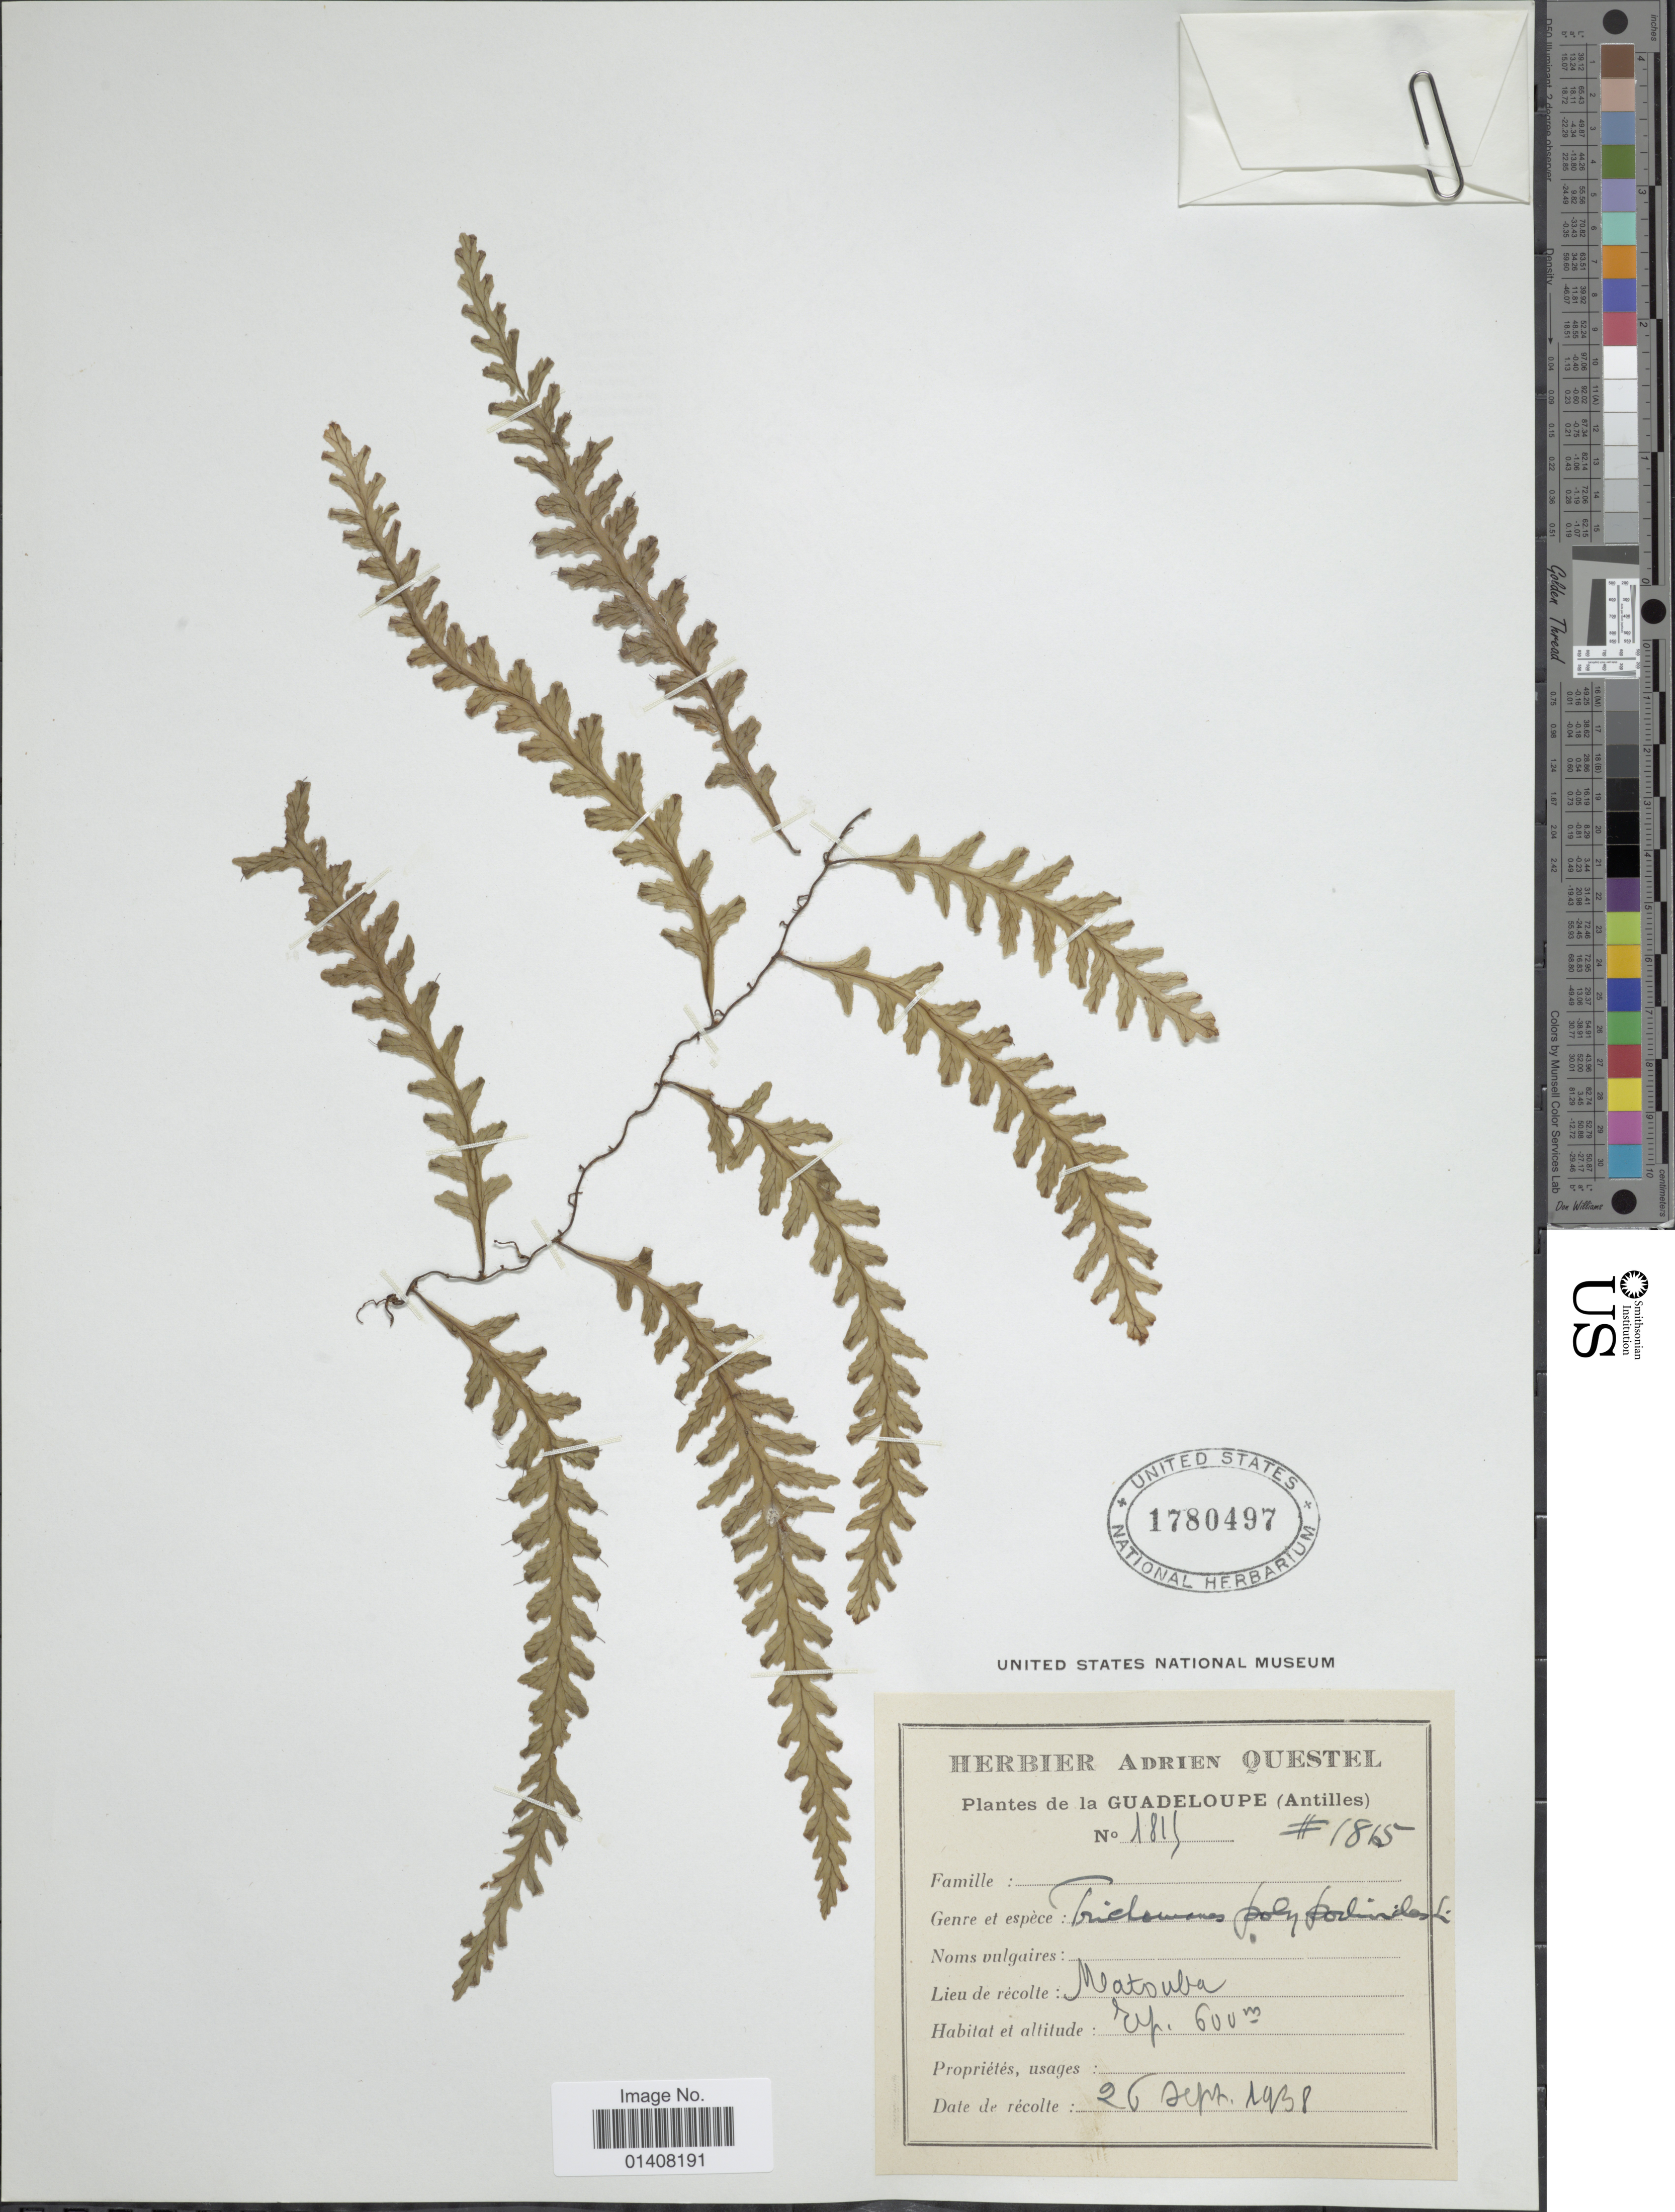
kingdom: Plantae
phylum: Tracheophyta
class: Polypodiopsida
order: Hymenophyllales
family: Hymenophyllaceae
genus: Trichomanes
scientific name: Trichomanes polypodioides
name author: L.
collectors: A. Questel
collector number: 1815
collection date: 1938-09-26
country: Guadeloupe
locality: Guadeloupe(Antilles), Matouba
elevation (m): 600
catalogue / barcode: US 1780497